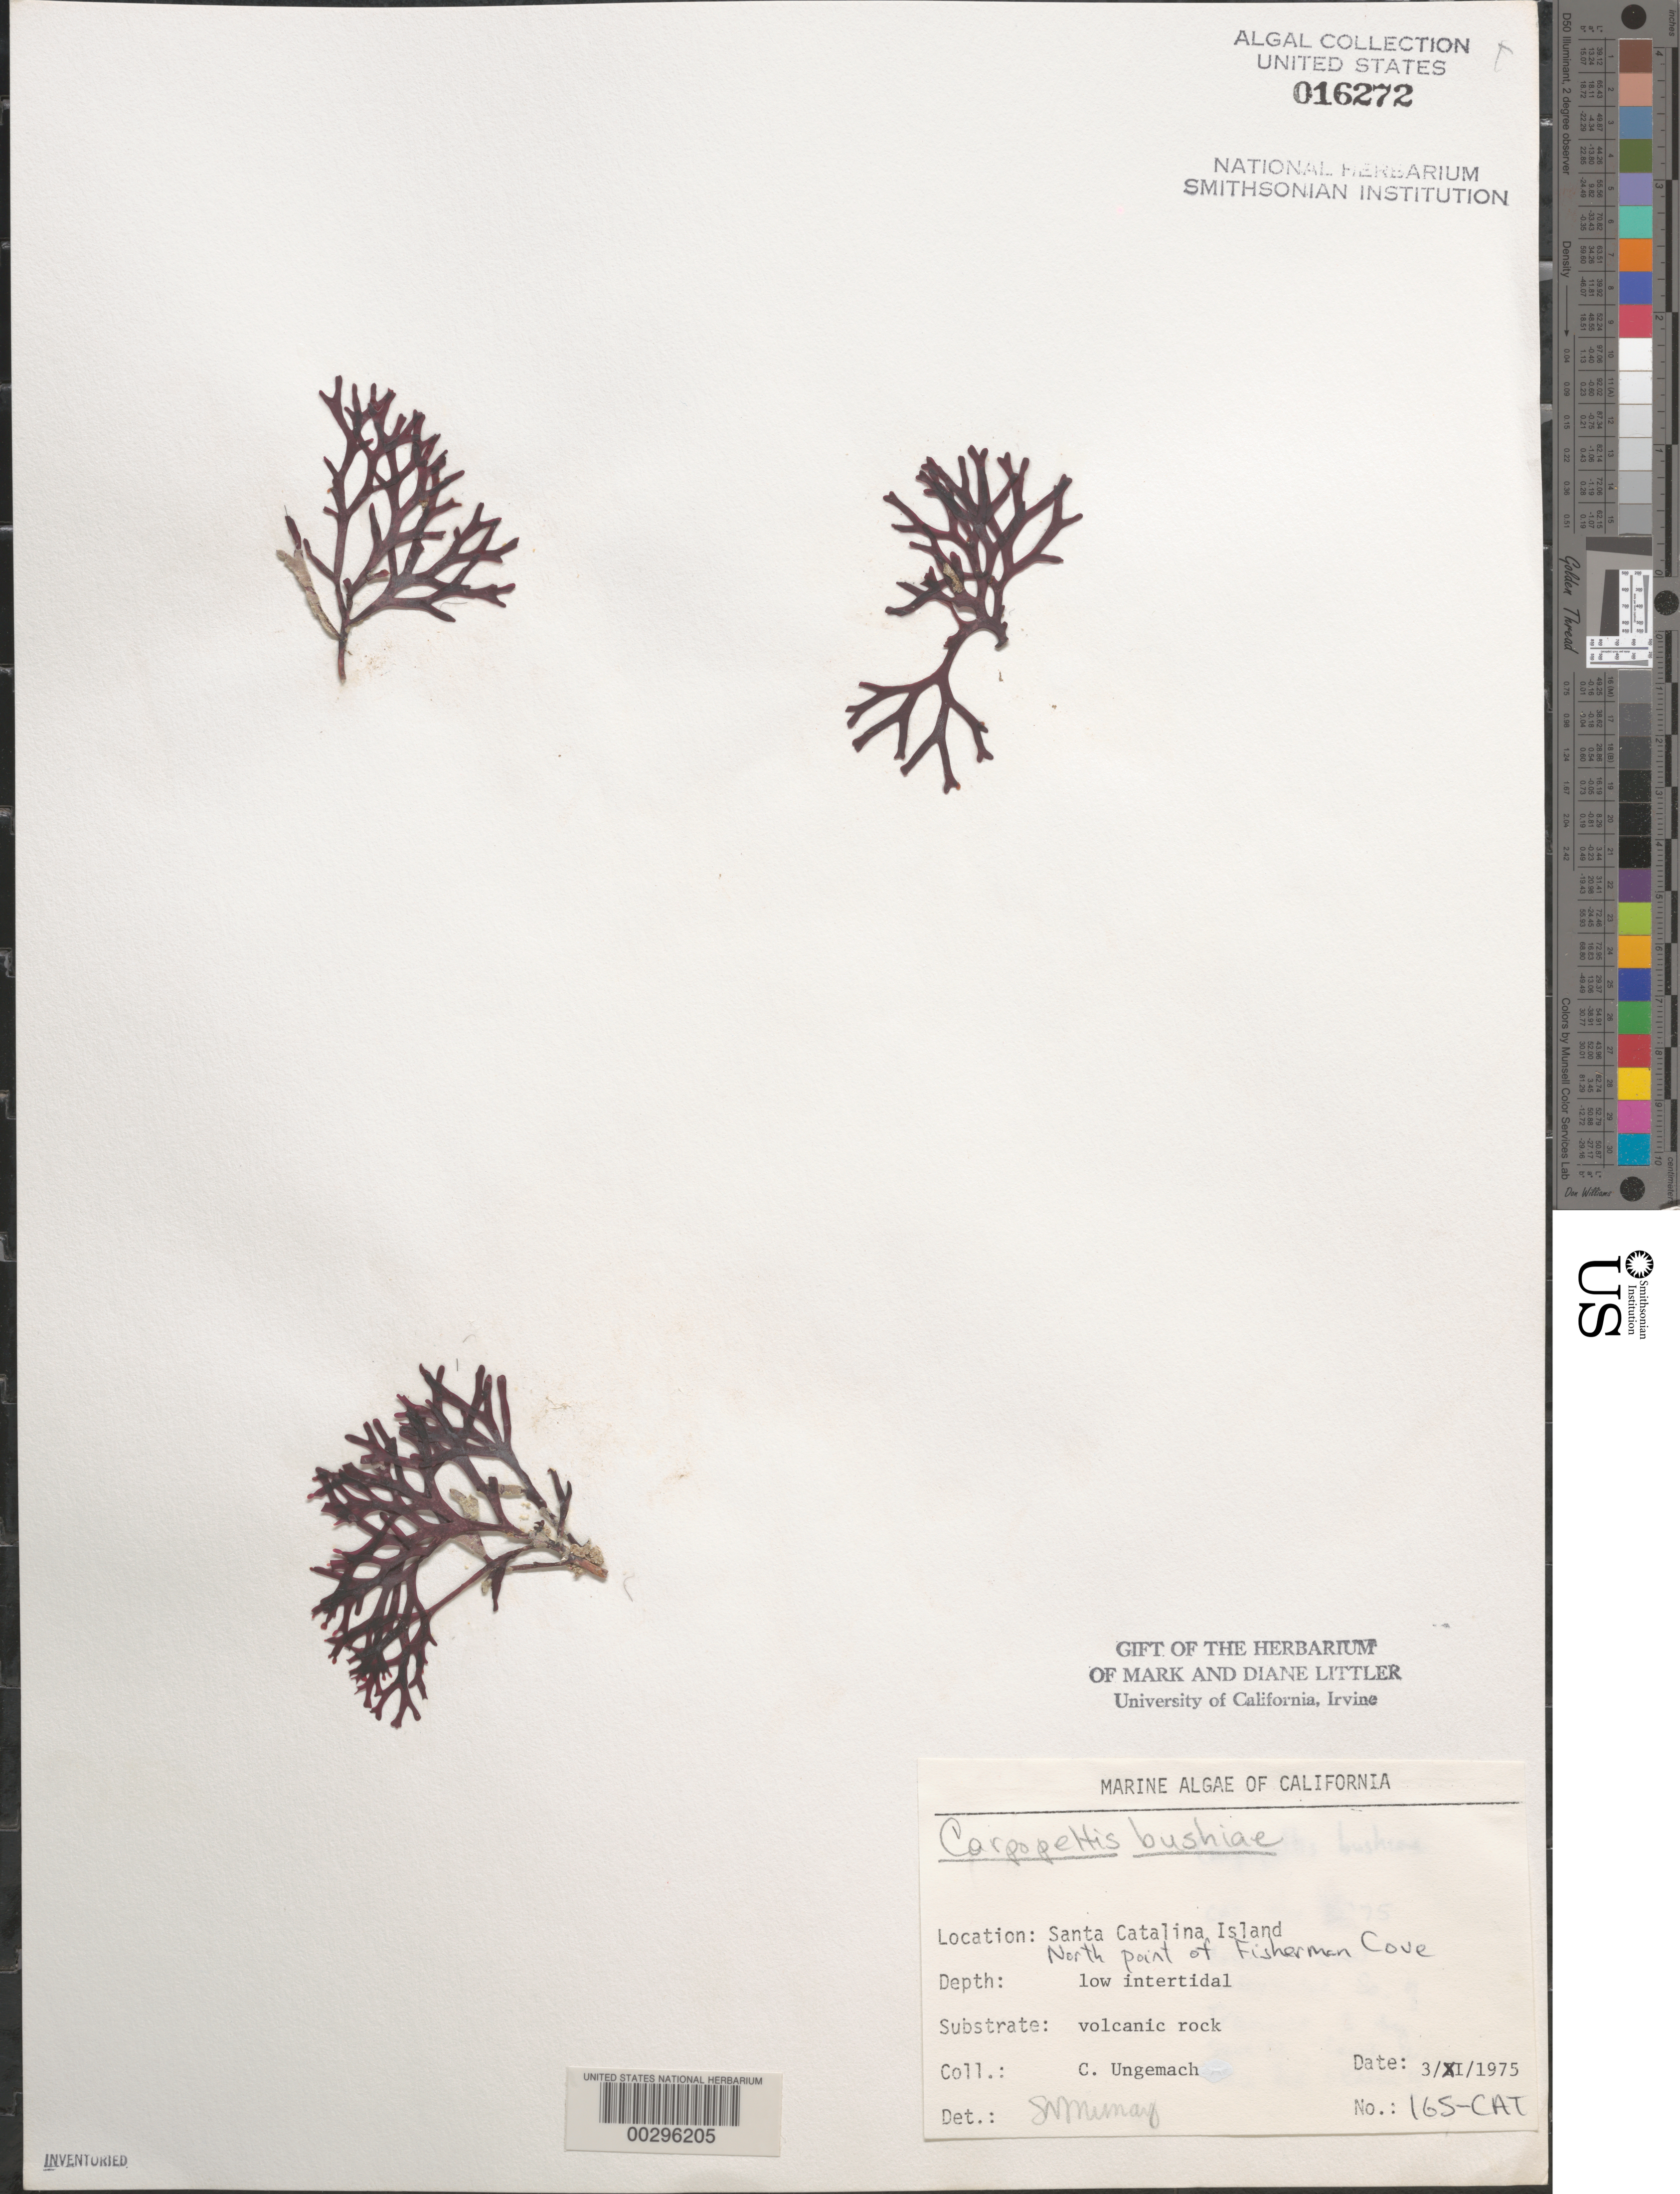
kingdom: Plantae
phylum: Rhodophyta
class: Florideophyceae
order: Halymeniales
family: Halymeniaceae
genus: Carpopeltis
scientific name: Carpopeltis bushiae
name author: (Farl.) Kylin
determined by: Murray, S. N.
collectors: C. Ungemach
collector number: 165-cat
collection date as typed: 03 Nov 1975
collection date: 1975-11-03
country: United States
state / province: California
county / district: Los Angeles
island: Santa Catalina Island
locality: Fishermen Cove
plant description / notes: BLM-SOCALBIGHT Rocky Intertidal Survey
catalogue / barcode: US 16272